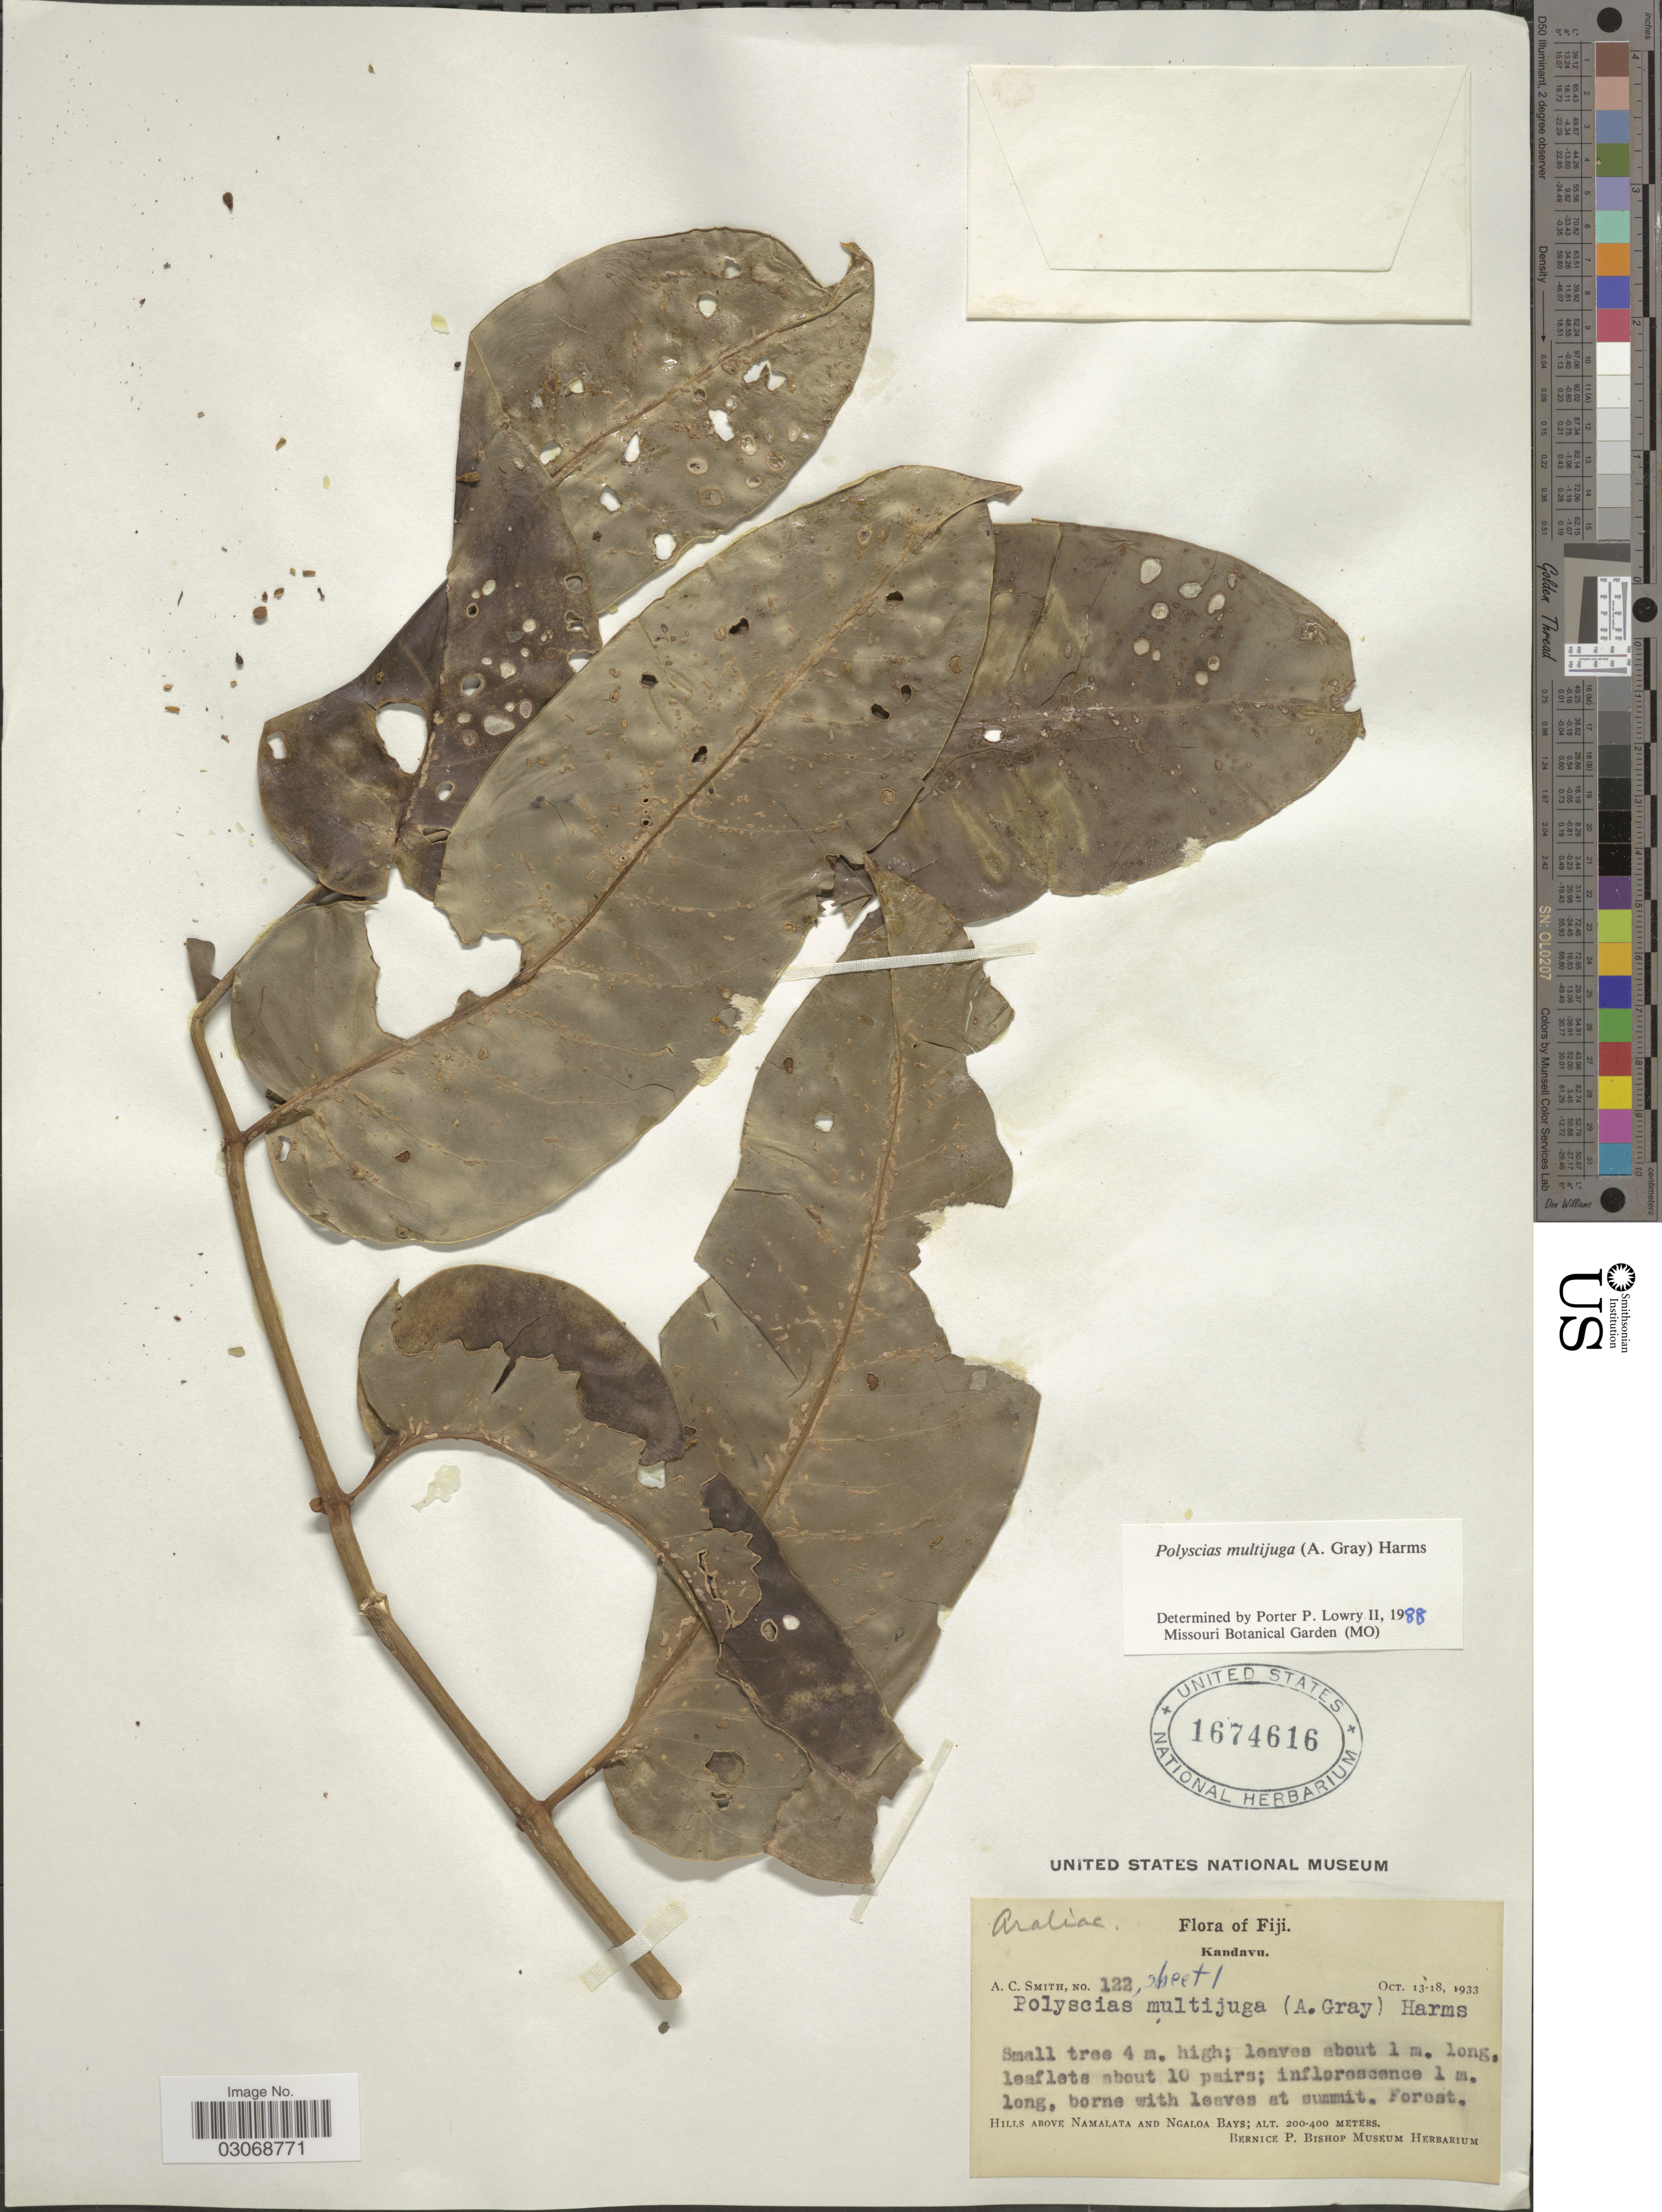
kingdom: Plantae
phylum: Tracheophyta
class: Magnoliopsida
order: Apiales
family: Araliaceae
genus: Polyscias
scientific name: Polyscias multijuga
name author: Harms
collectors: A. C. Smith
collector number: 122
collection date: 1933-10-13/1933-10-18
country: Fiji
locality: Kandavu. Hills above Namalata and Ngaloa Bays.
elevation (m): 200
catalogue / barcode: US 1674616